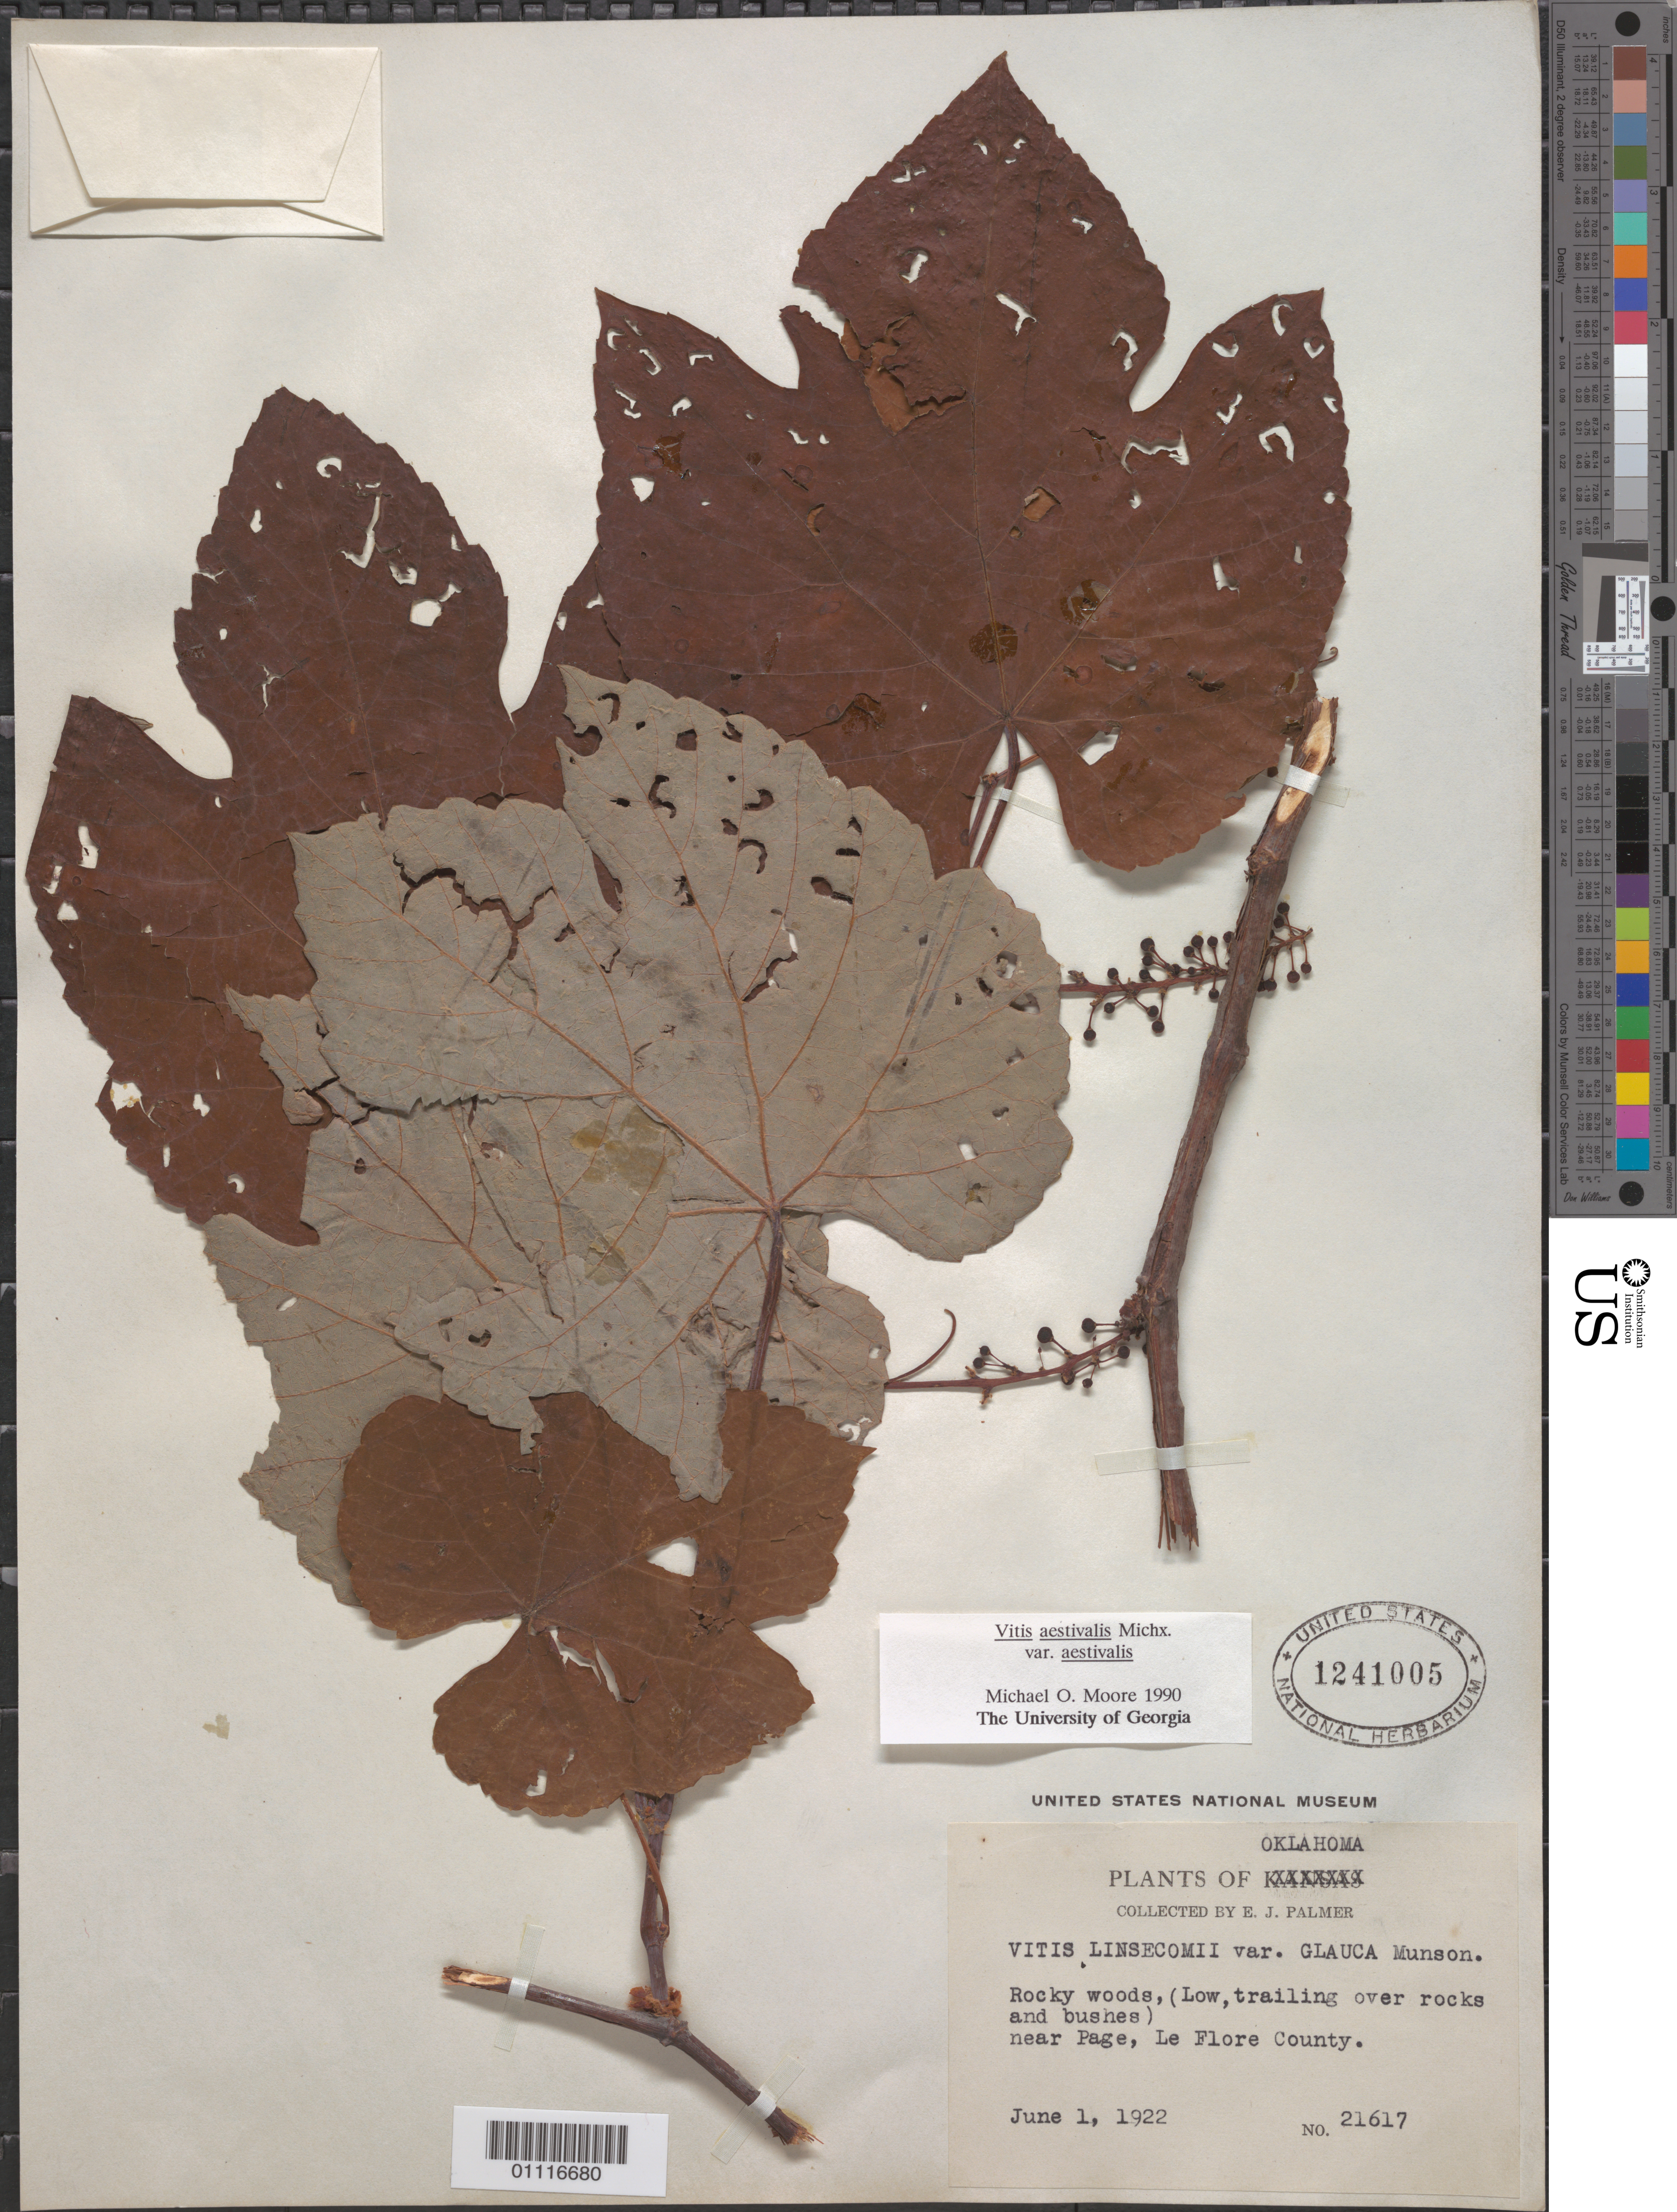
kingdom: Plantae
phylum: Tracheophyta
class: Magnoliopsida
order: Vitales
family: Vitaceae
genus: Vitis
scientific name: Vitis aestivalis var. aestivalis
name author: Michx.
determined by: Moore, M. O.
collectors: E. J. Palmer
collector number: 21617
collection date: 1922-06-01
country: United States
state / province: Oklahoma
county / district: Le Flore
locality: Rocky woods, (low, trailing over rocks and bushes) near Page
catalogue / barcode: US 1241005